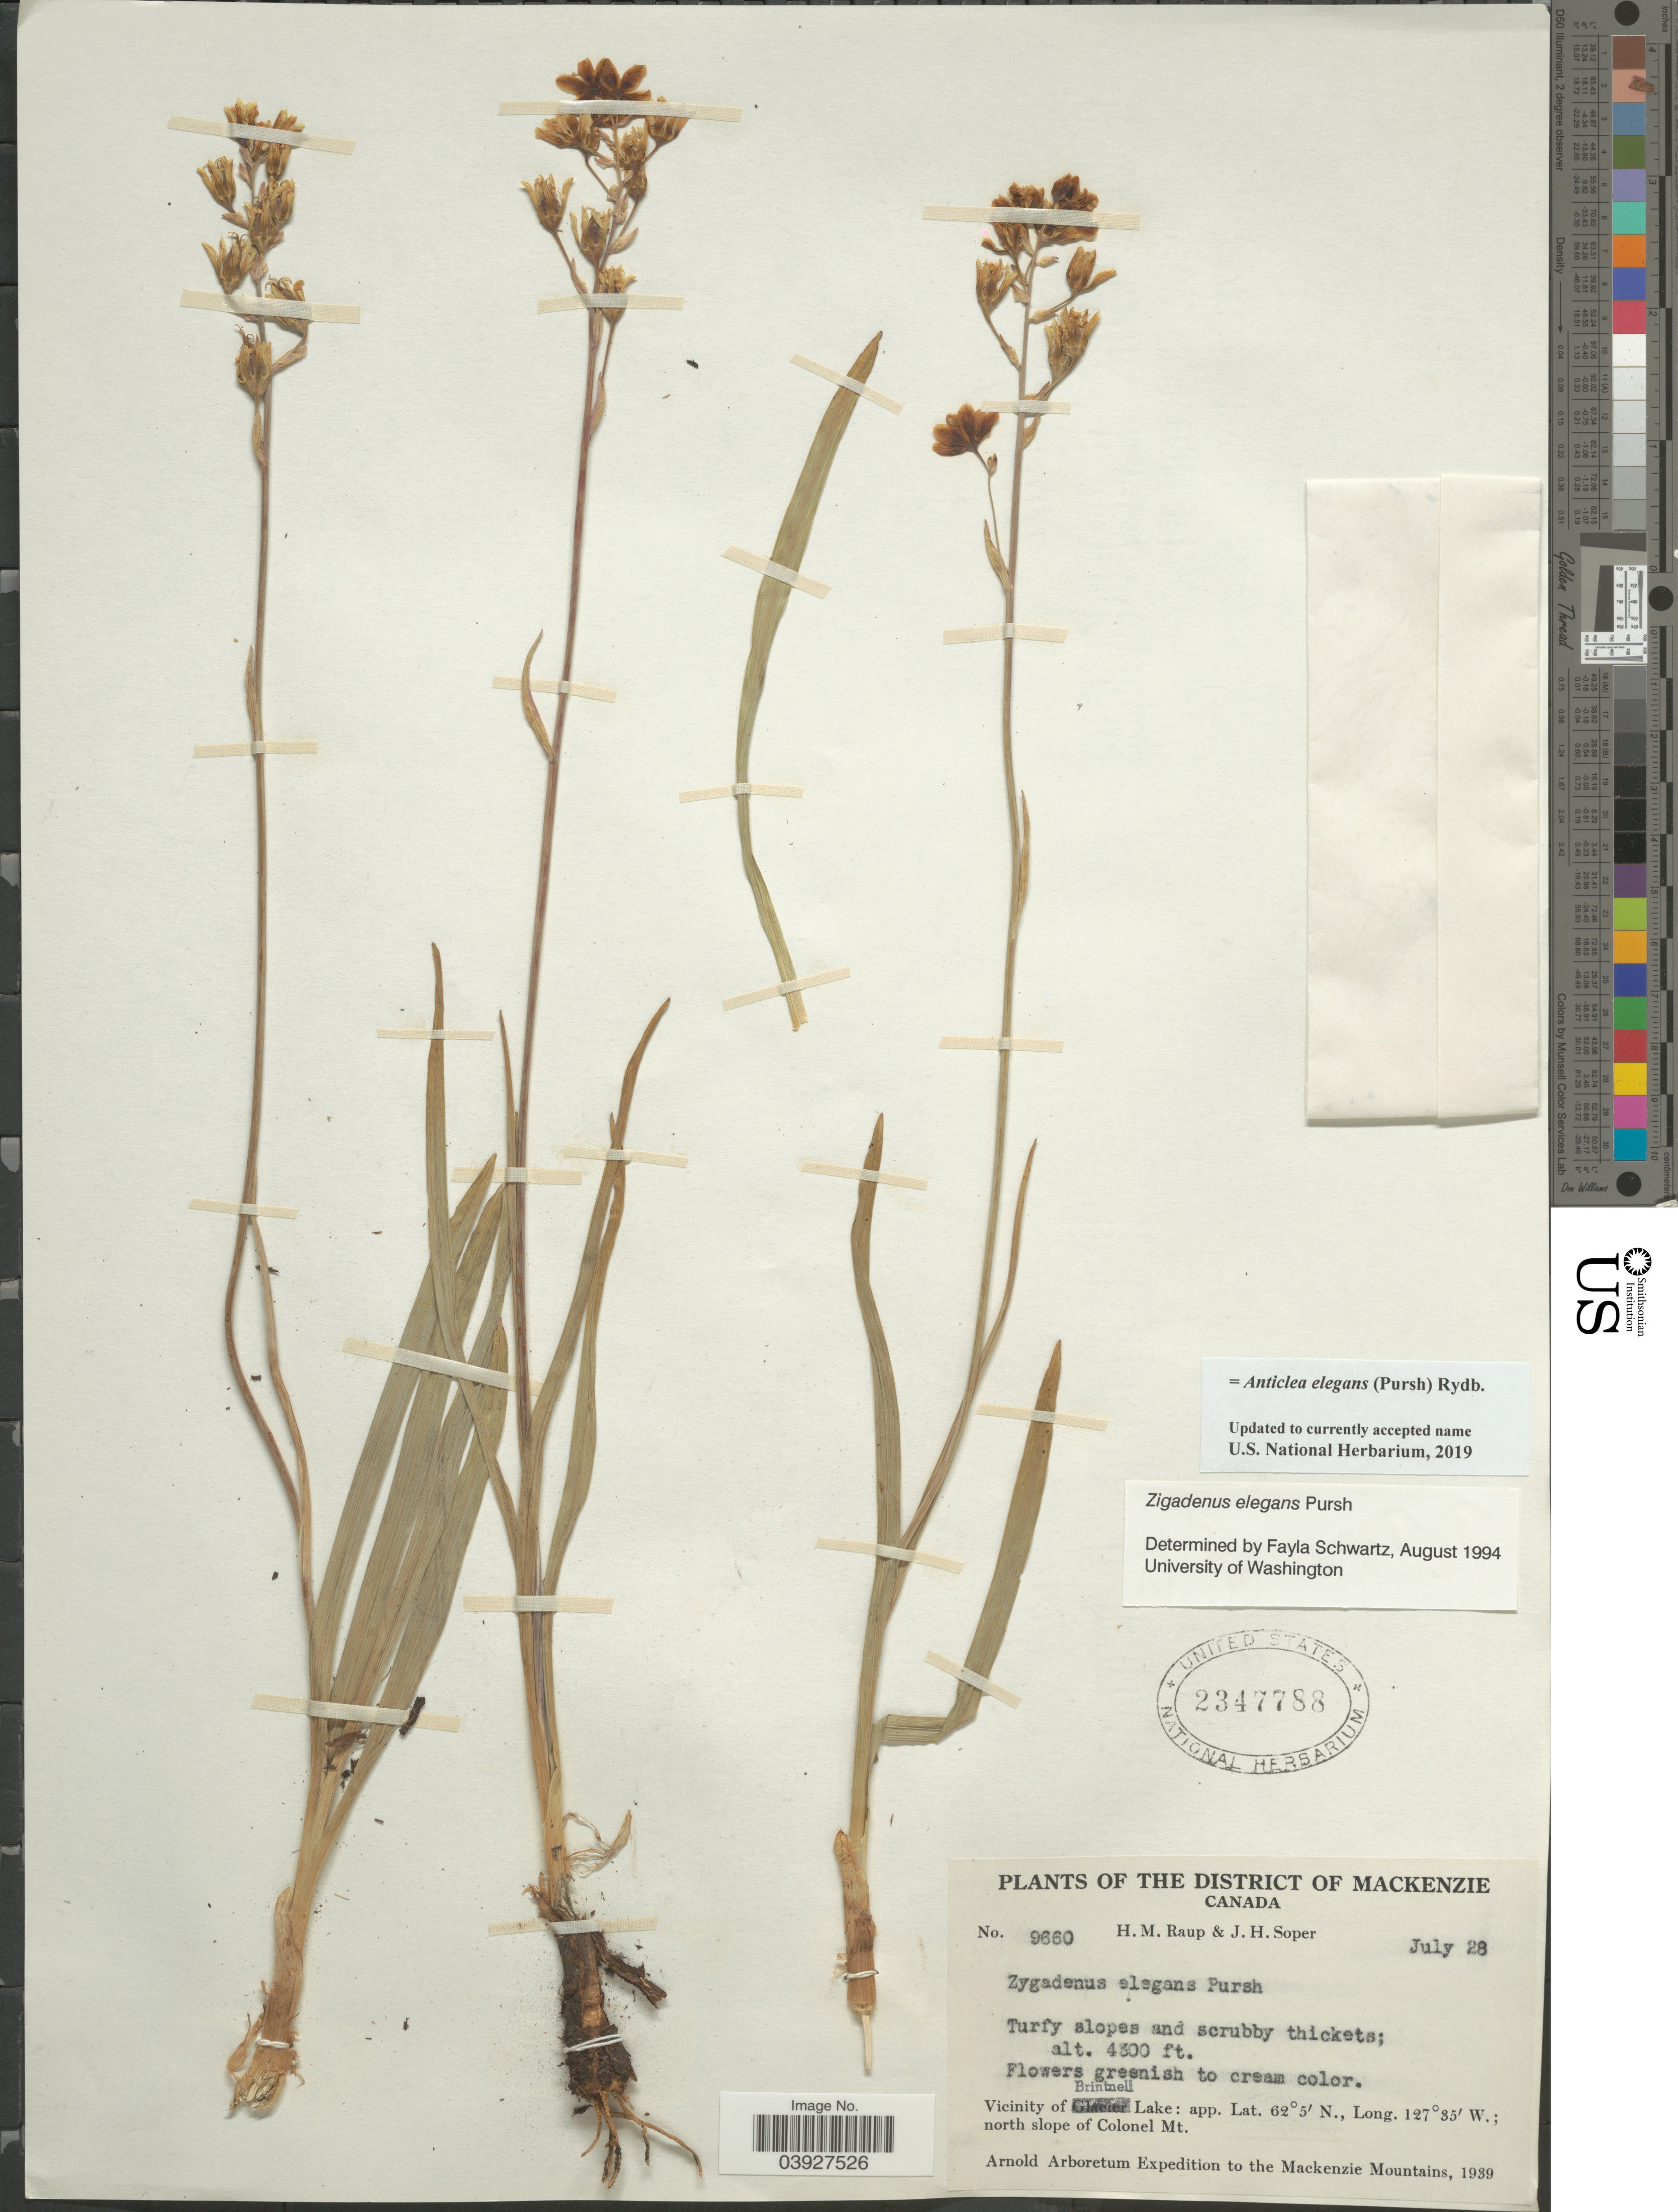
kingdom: Plantae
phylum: Tracheophyta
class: Liliopsida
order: Liliales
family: Melanthiaceae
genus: Anticlea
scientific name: Anticlea elegans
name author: (Pursh) Rydb.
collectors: H. Raup & J. H. Soper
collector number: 9660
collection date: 1939-07-28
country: Canada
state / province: British Columbia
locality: District of Mackenzie. Vicinity of Brintnell Lake; north slope of Colonel Mt. To the Mackenzie Mountains.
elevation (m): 1311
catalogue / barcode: US 2347788